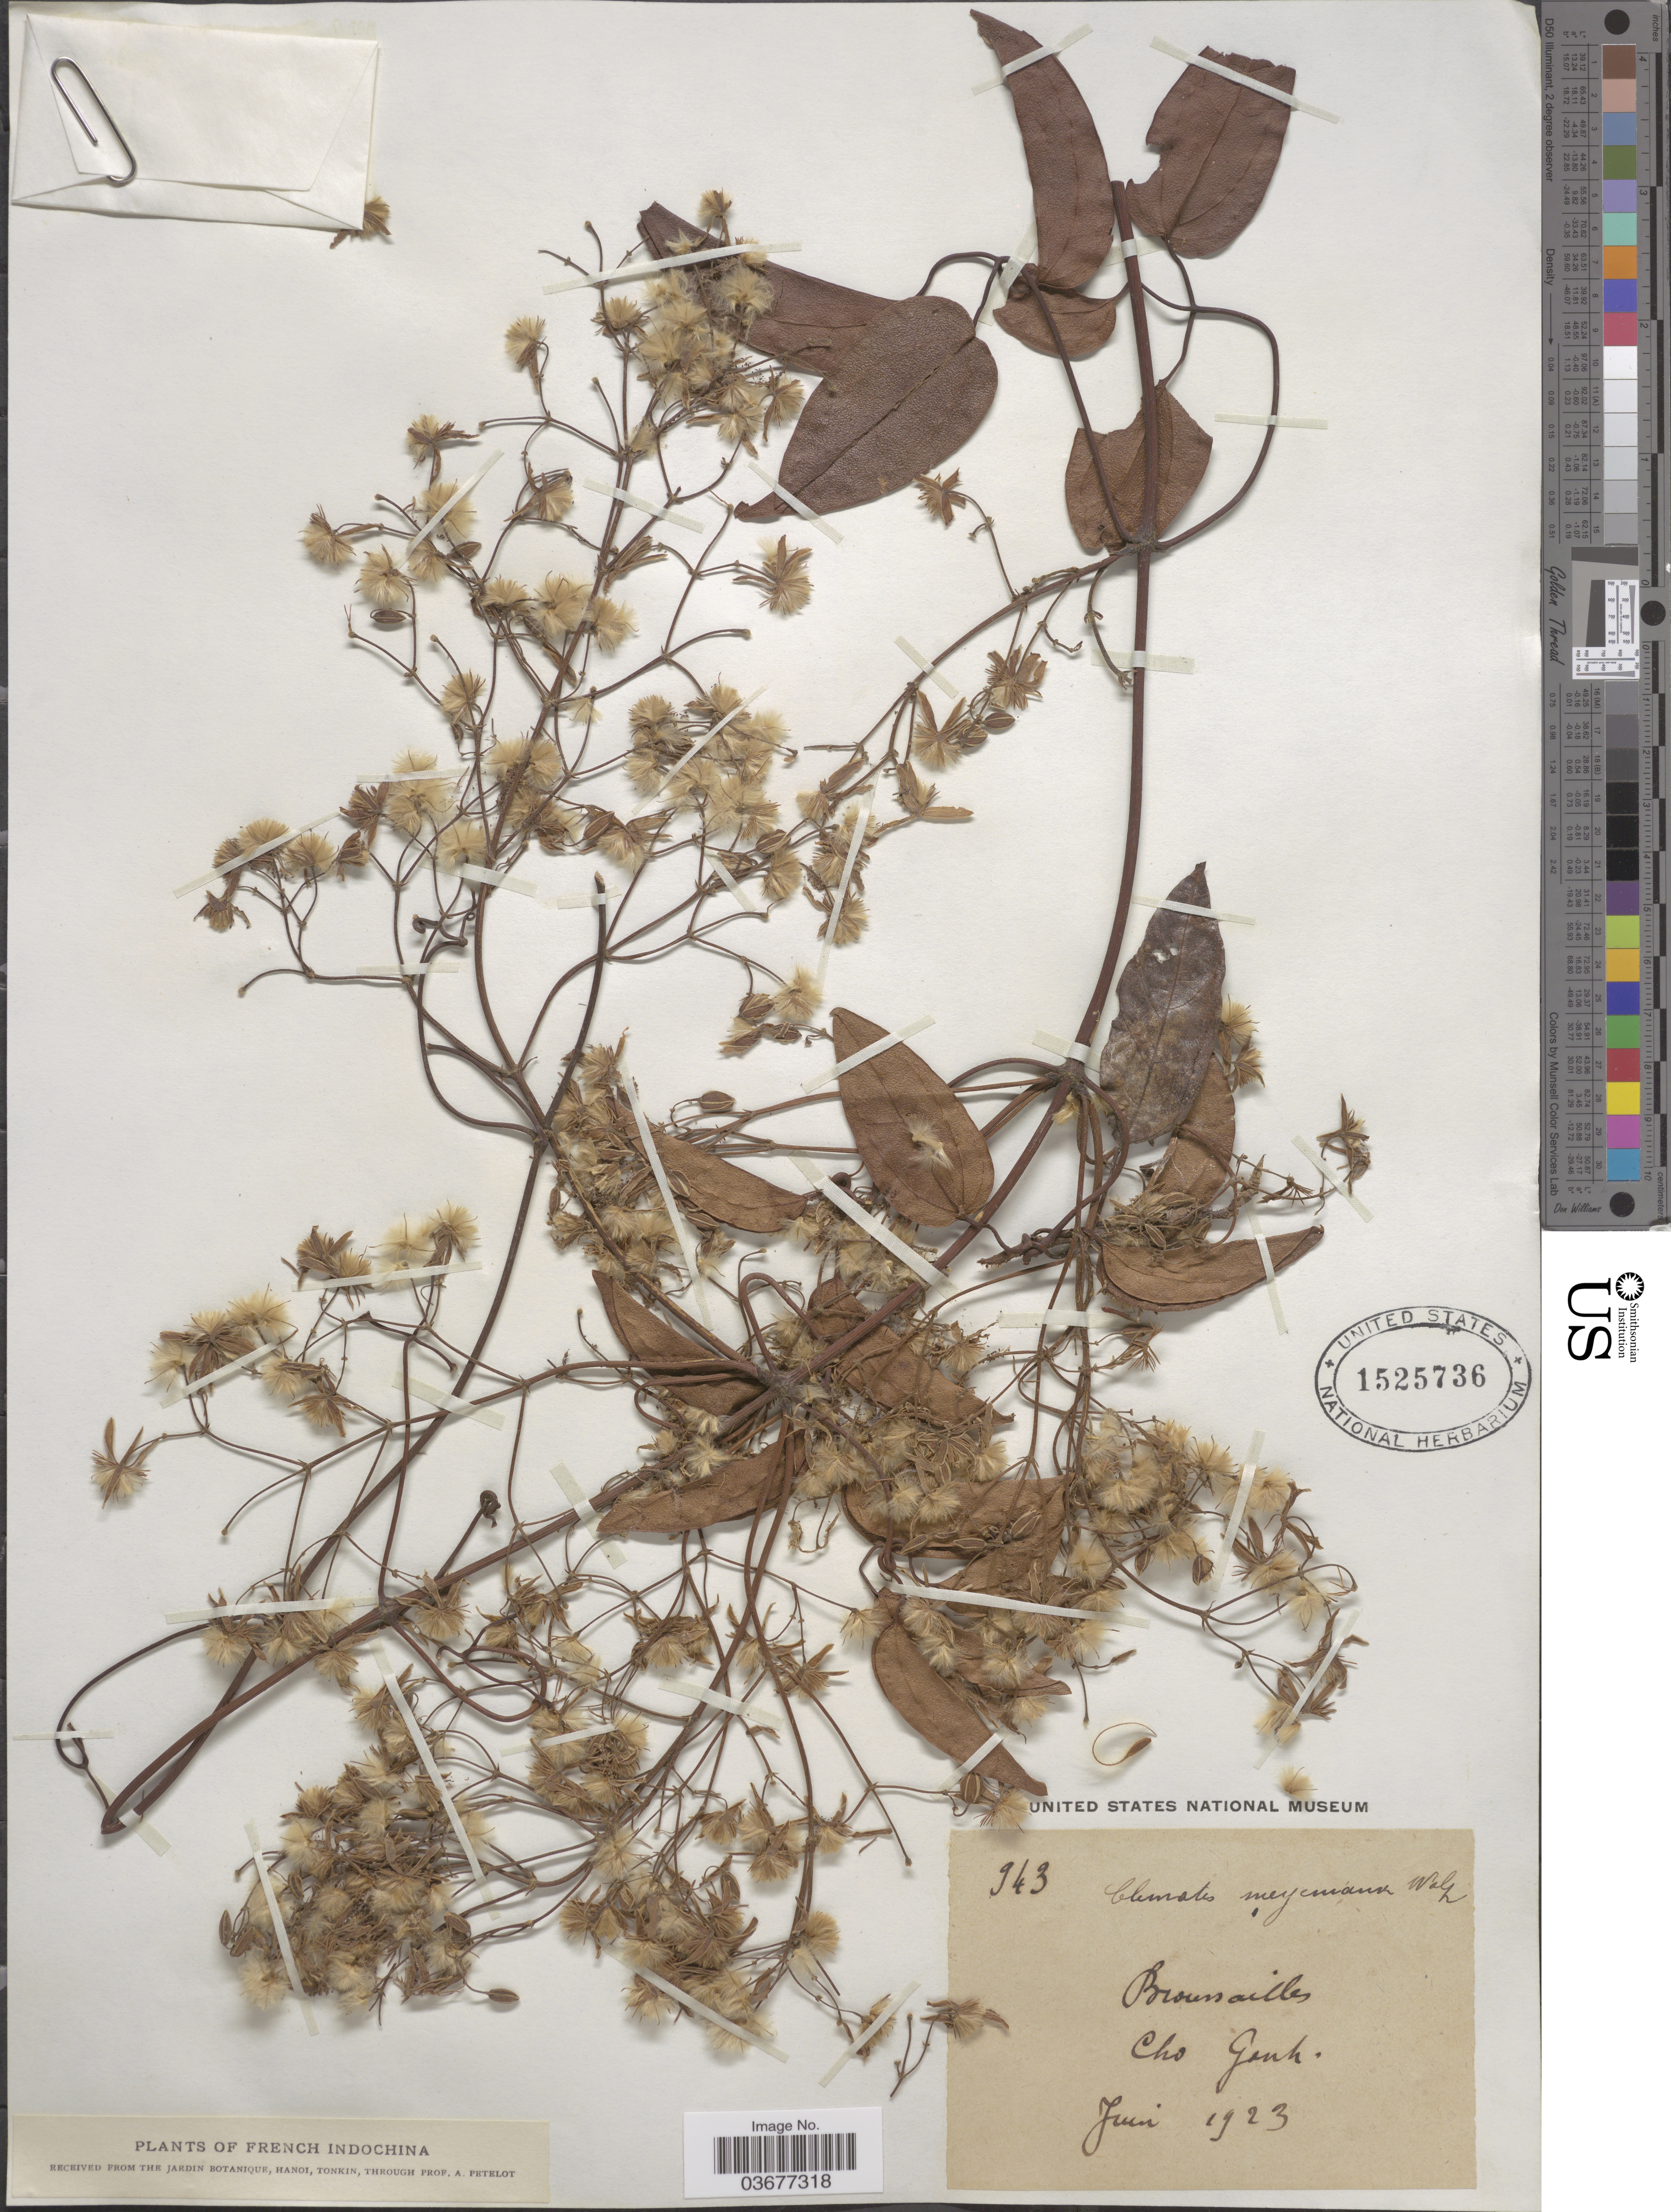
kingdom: Plantae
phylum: Tracheophyta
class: Magnoliopsida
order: Ranunculales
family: Ranunculaceae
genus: Clematis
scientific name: Clematis meyeniana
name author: Walp.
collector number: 943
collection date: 1923-06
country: Vietnam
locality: French Indochina. Broussailles. Cho Gahn.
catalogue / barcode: US 1525736